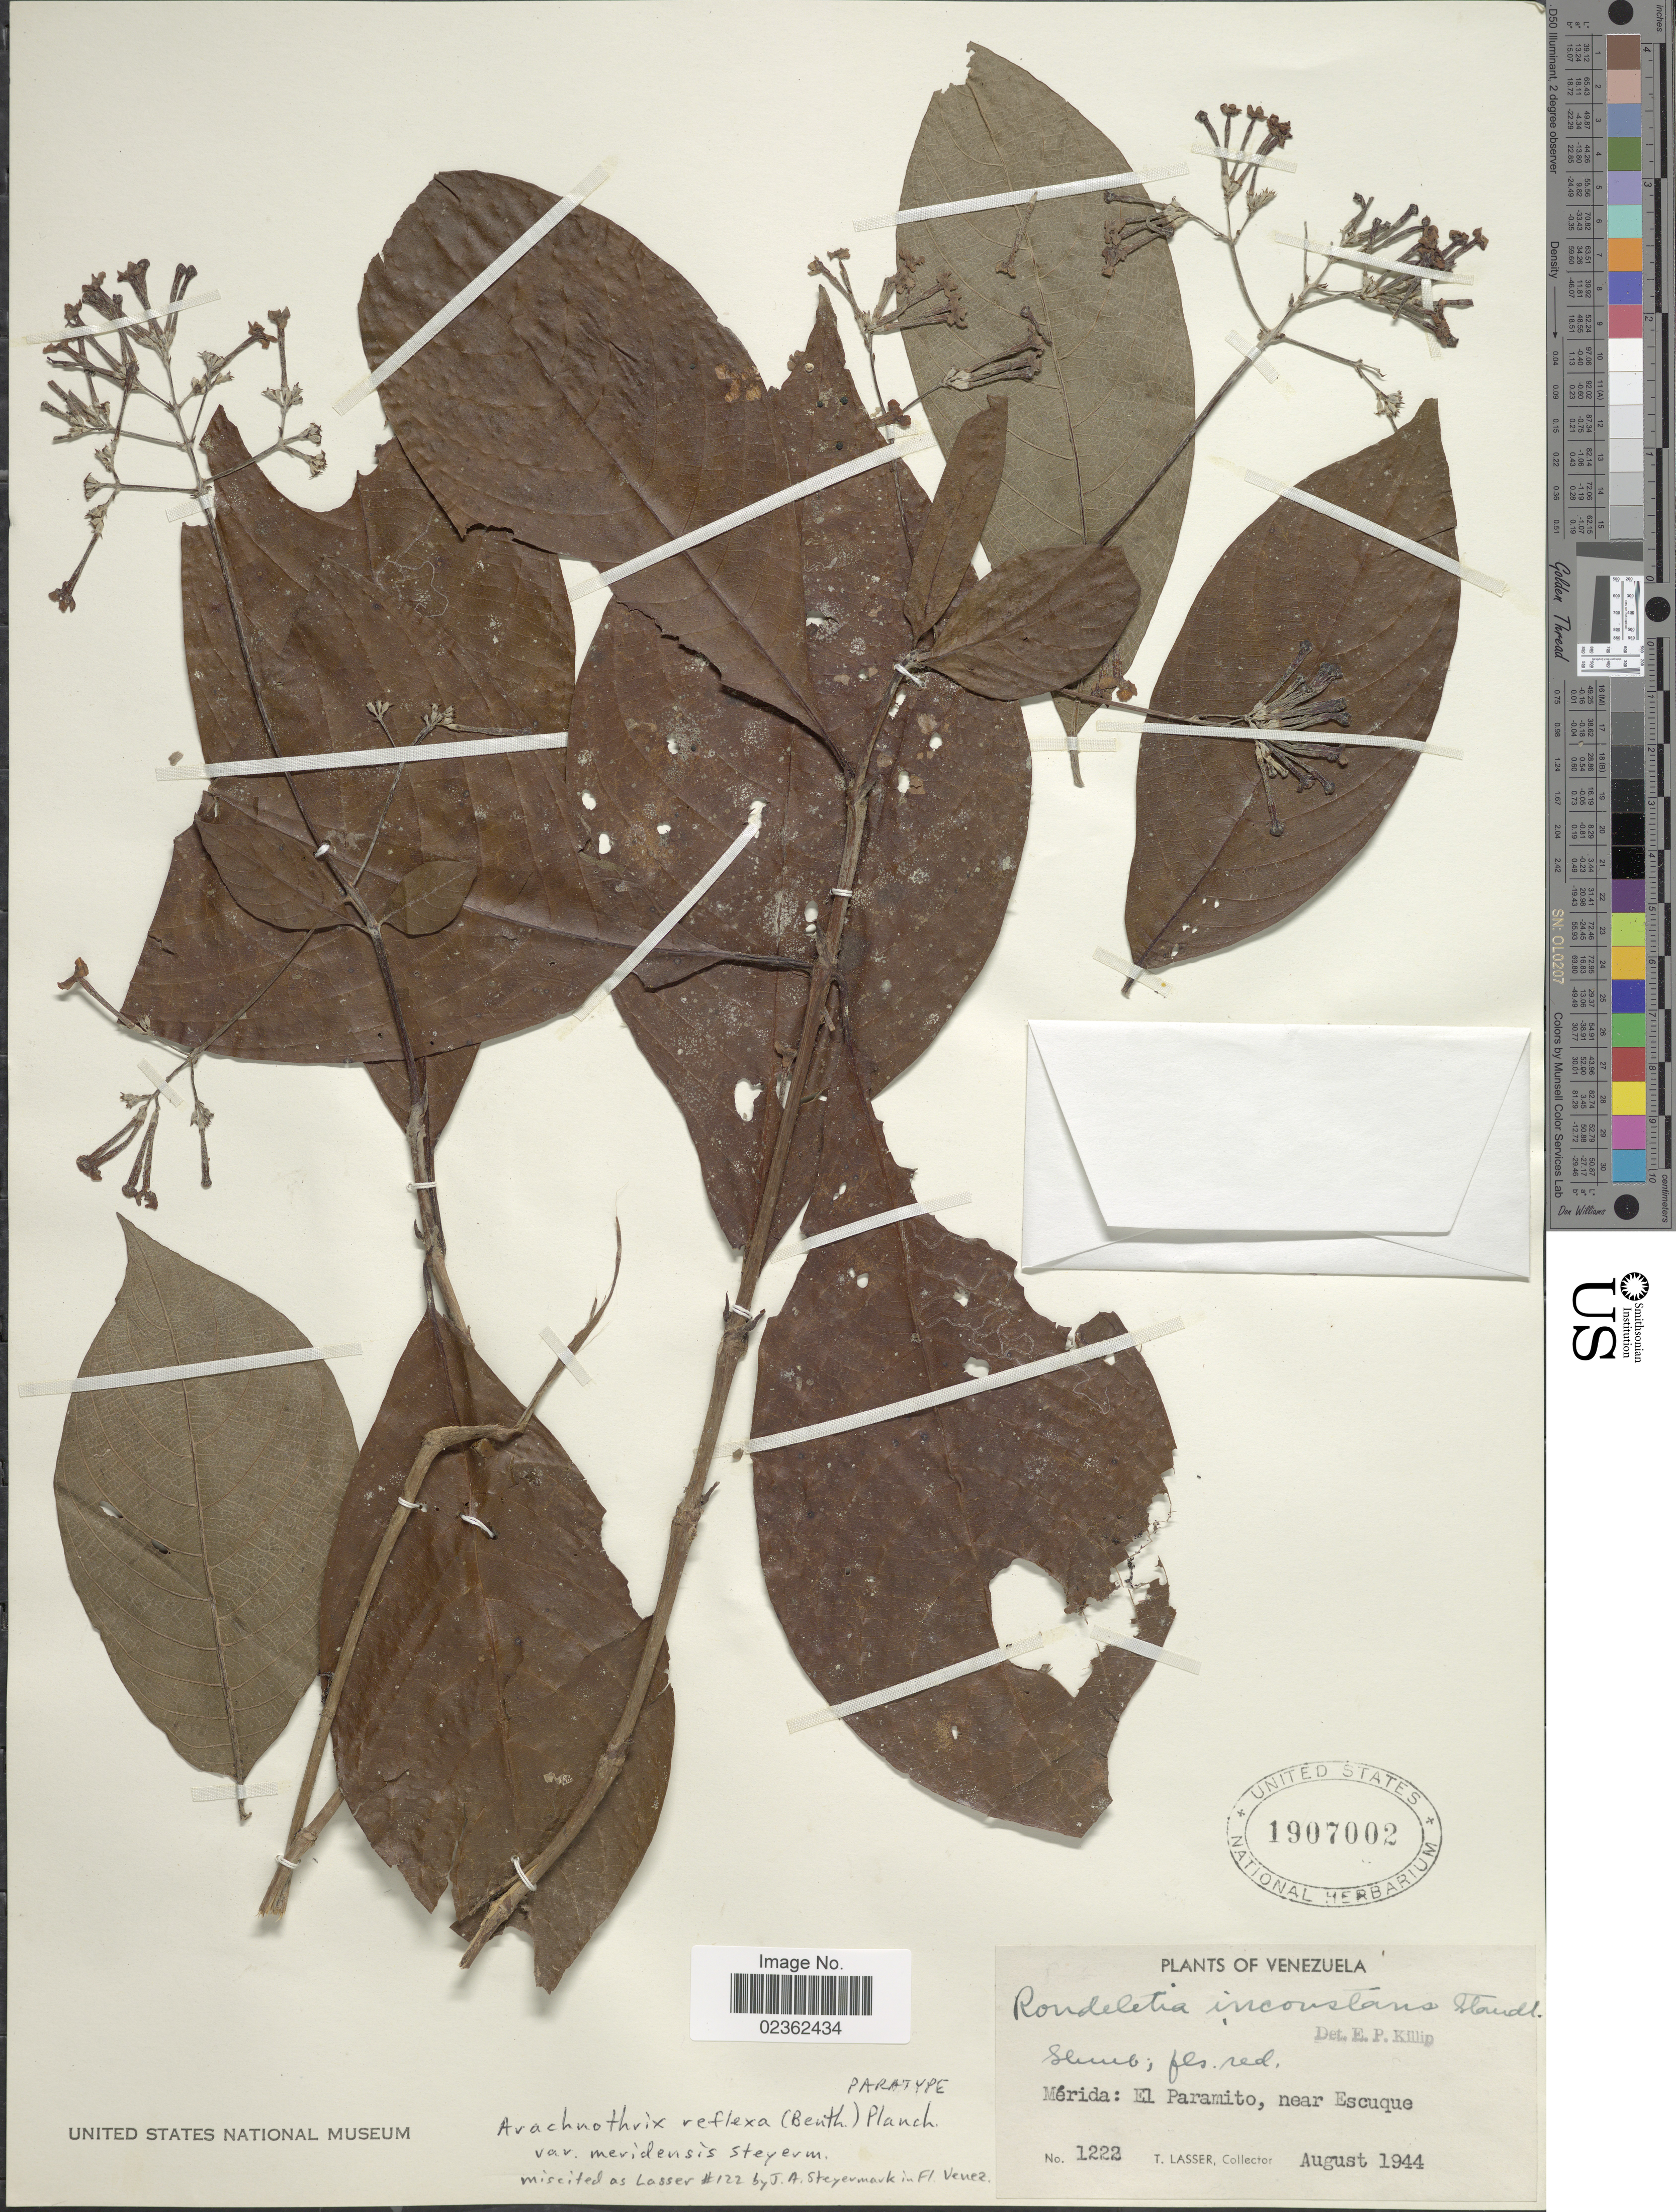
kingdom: Plantae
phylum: Tracheophyta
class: Magnoliopsida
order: Gentianales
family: Rubiaceae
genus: Arachnothryx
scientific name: Arachnothryx reflexa var. meridensis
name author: Steyerm.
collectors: T. Lasser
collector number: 1222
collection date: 1944-08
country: Venezuela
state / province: Mérida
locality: El Paramito, near Escuque.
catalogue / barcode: US 1907002